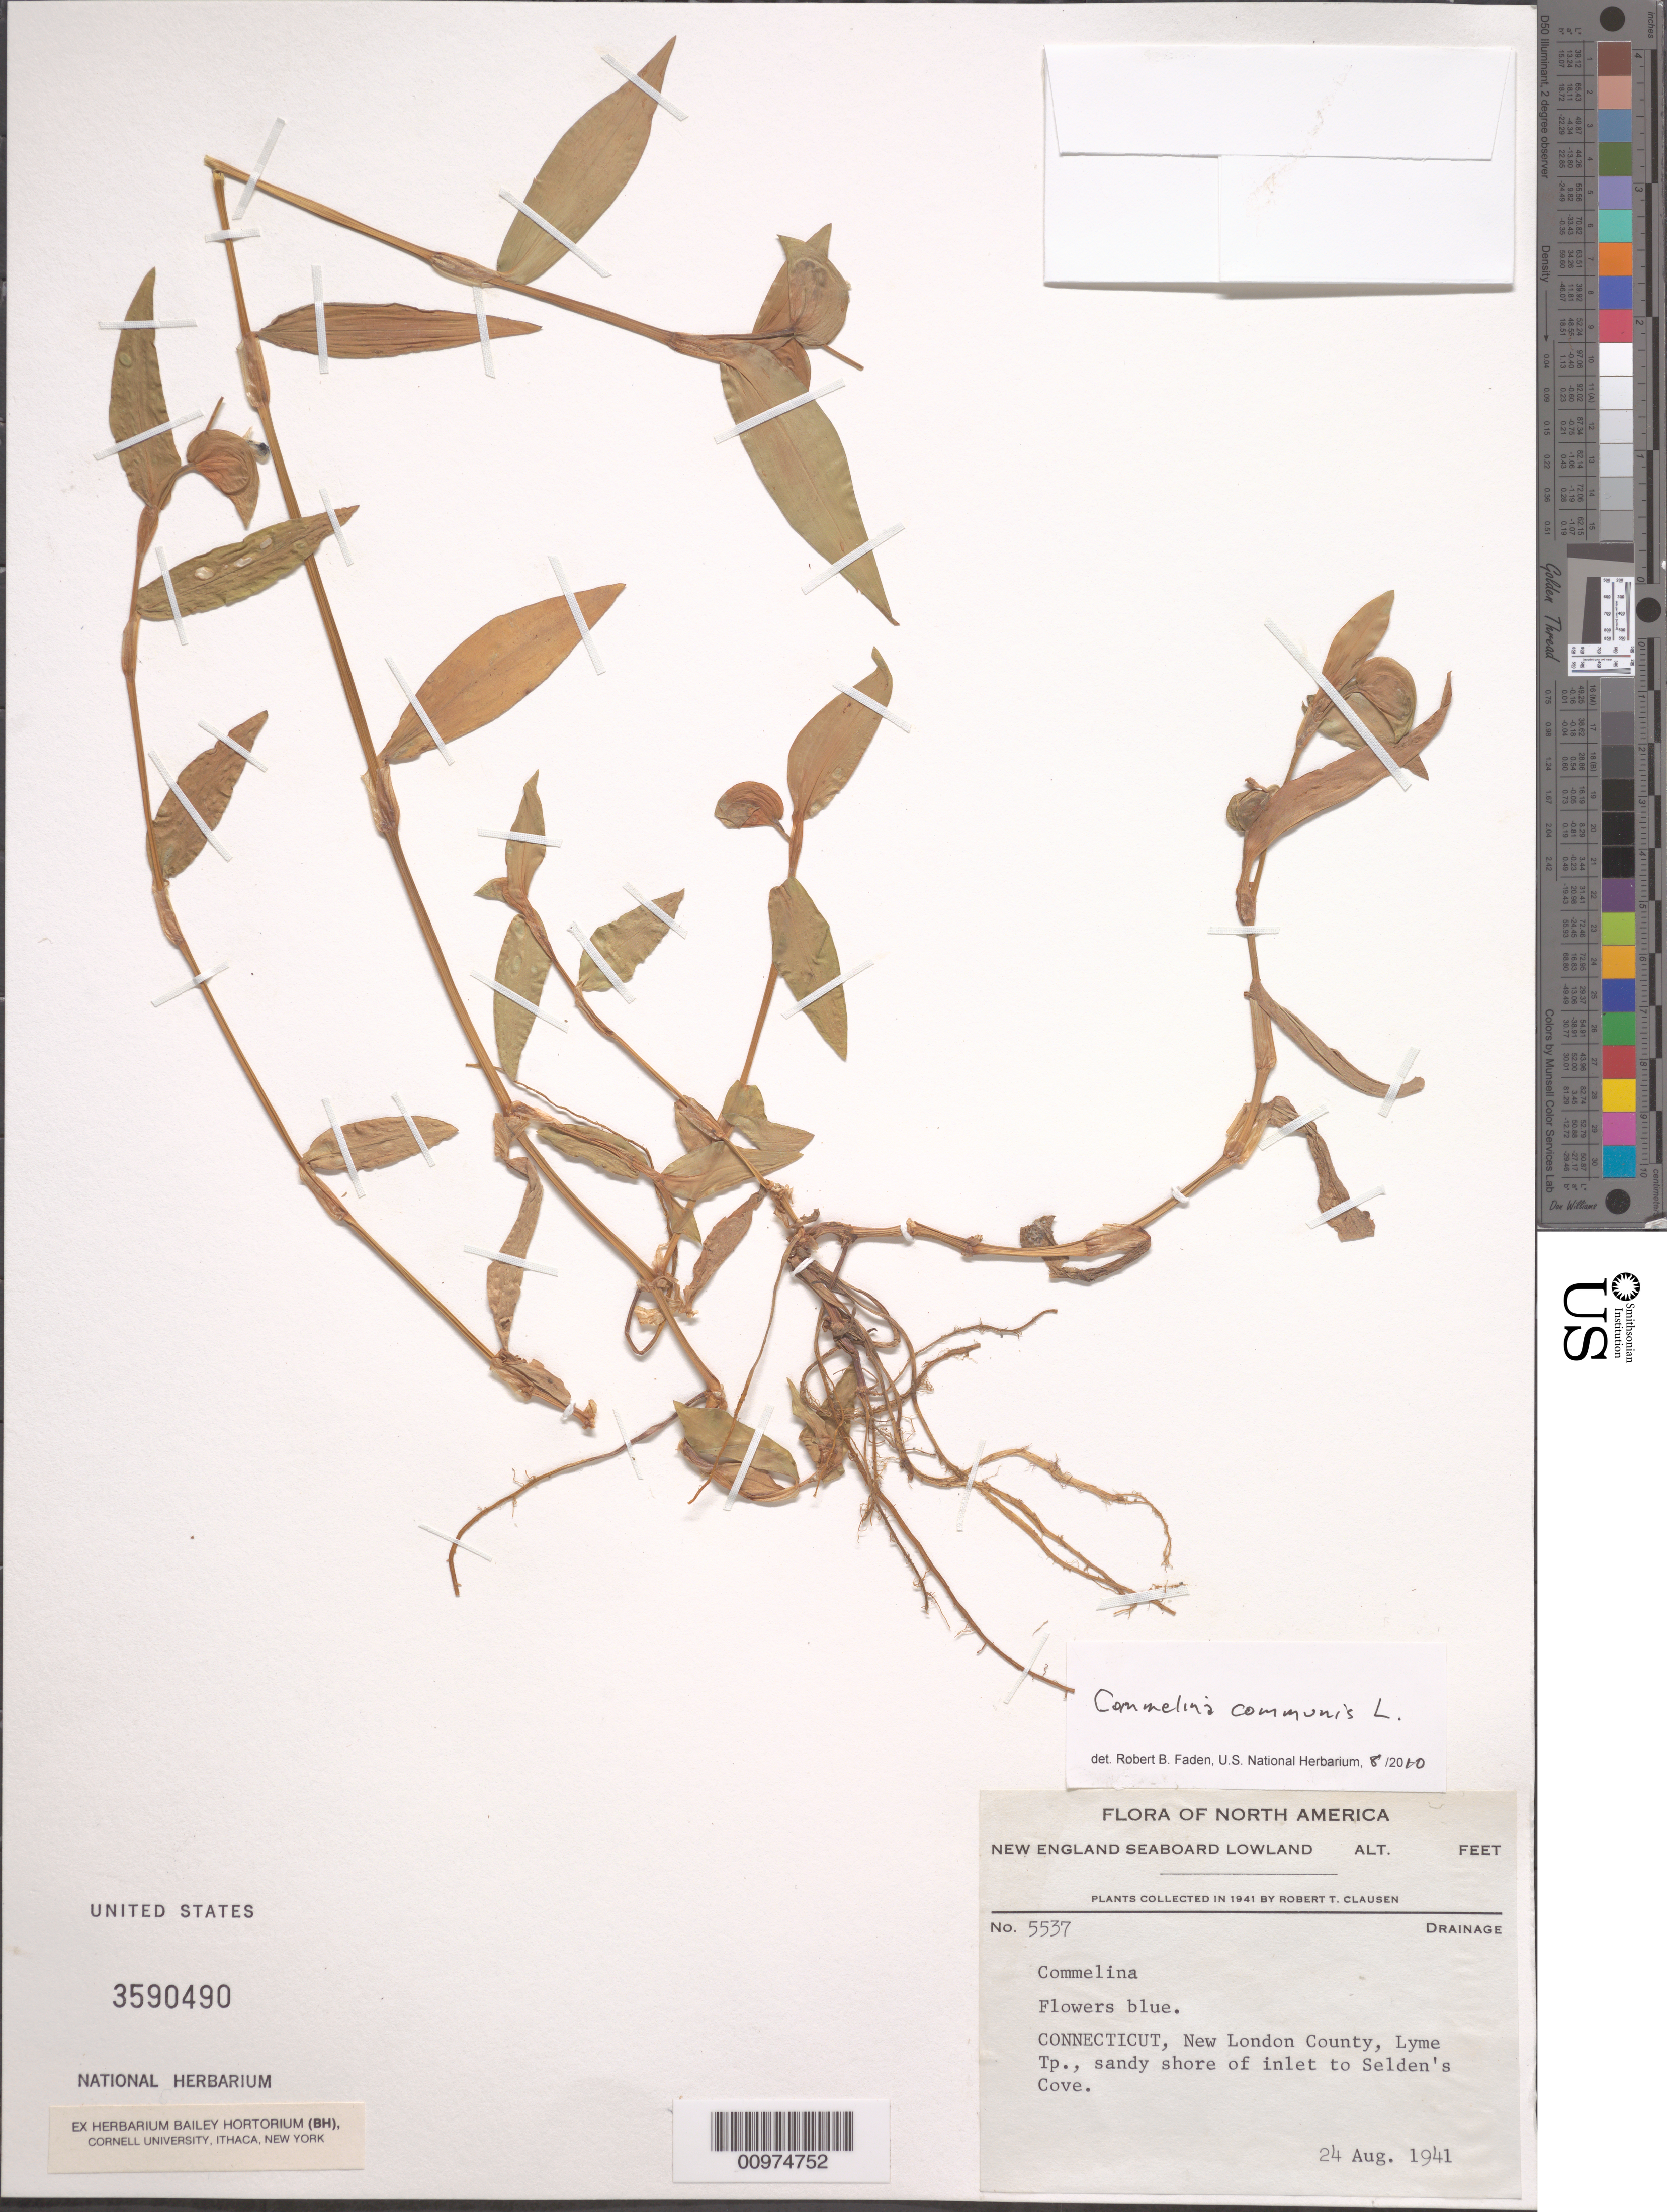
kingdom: Plantae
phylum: Tracheophyta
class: Liliopsida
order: Commelinales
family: Commelinaceae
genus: Commelina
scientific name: Commelina communis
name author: L.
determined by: Faden, Robert B., (US), Smithsonian Institution - National Museum of Natural History (UNITED STATES)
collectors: R. T. Clausen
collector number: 5537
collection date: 1941-08-24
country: United States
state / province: Connecticut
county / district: New London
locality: Lyme Tp., sandy shore of inlet to Selden's Cove.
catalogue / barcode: US 3590490